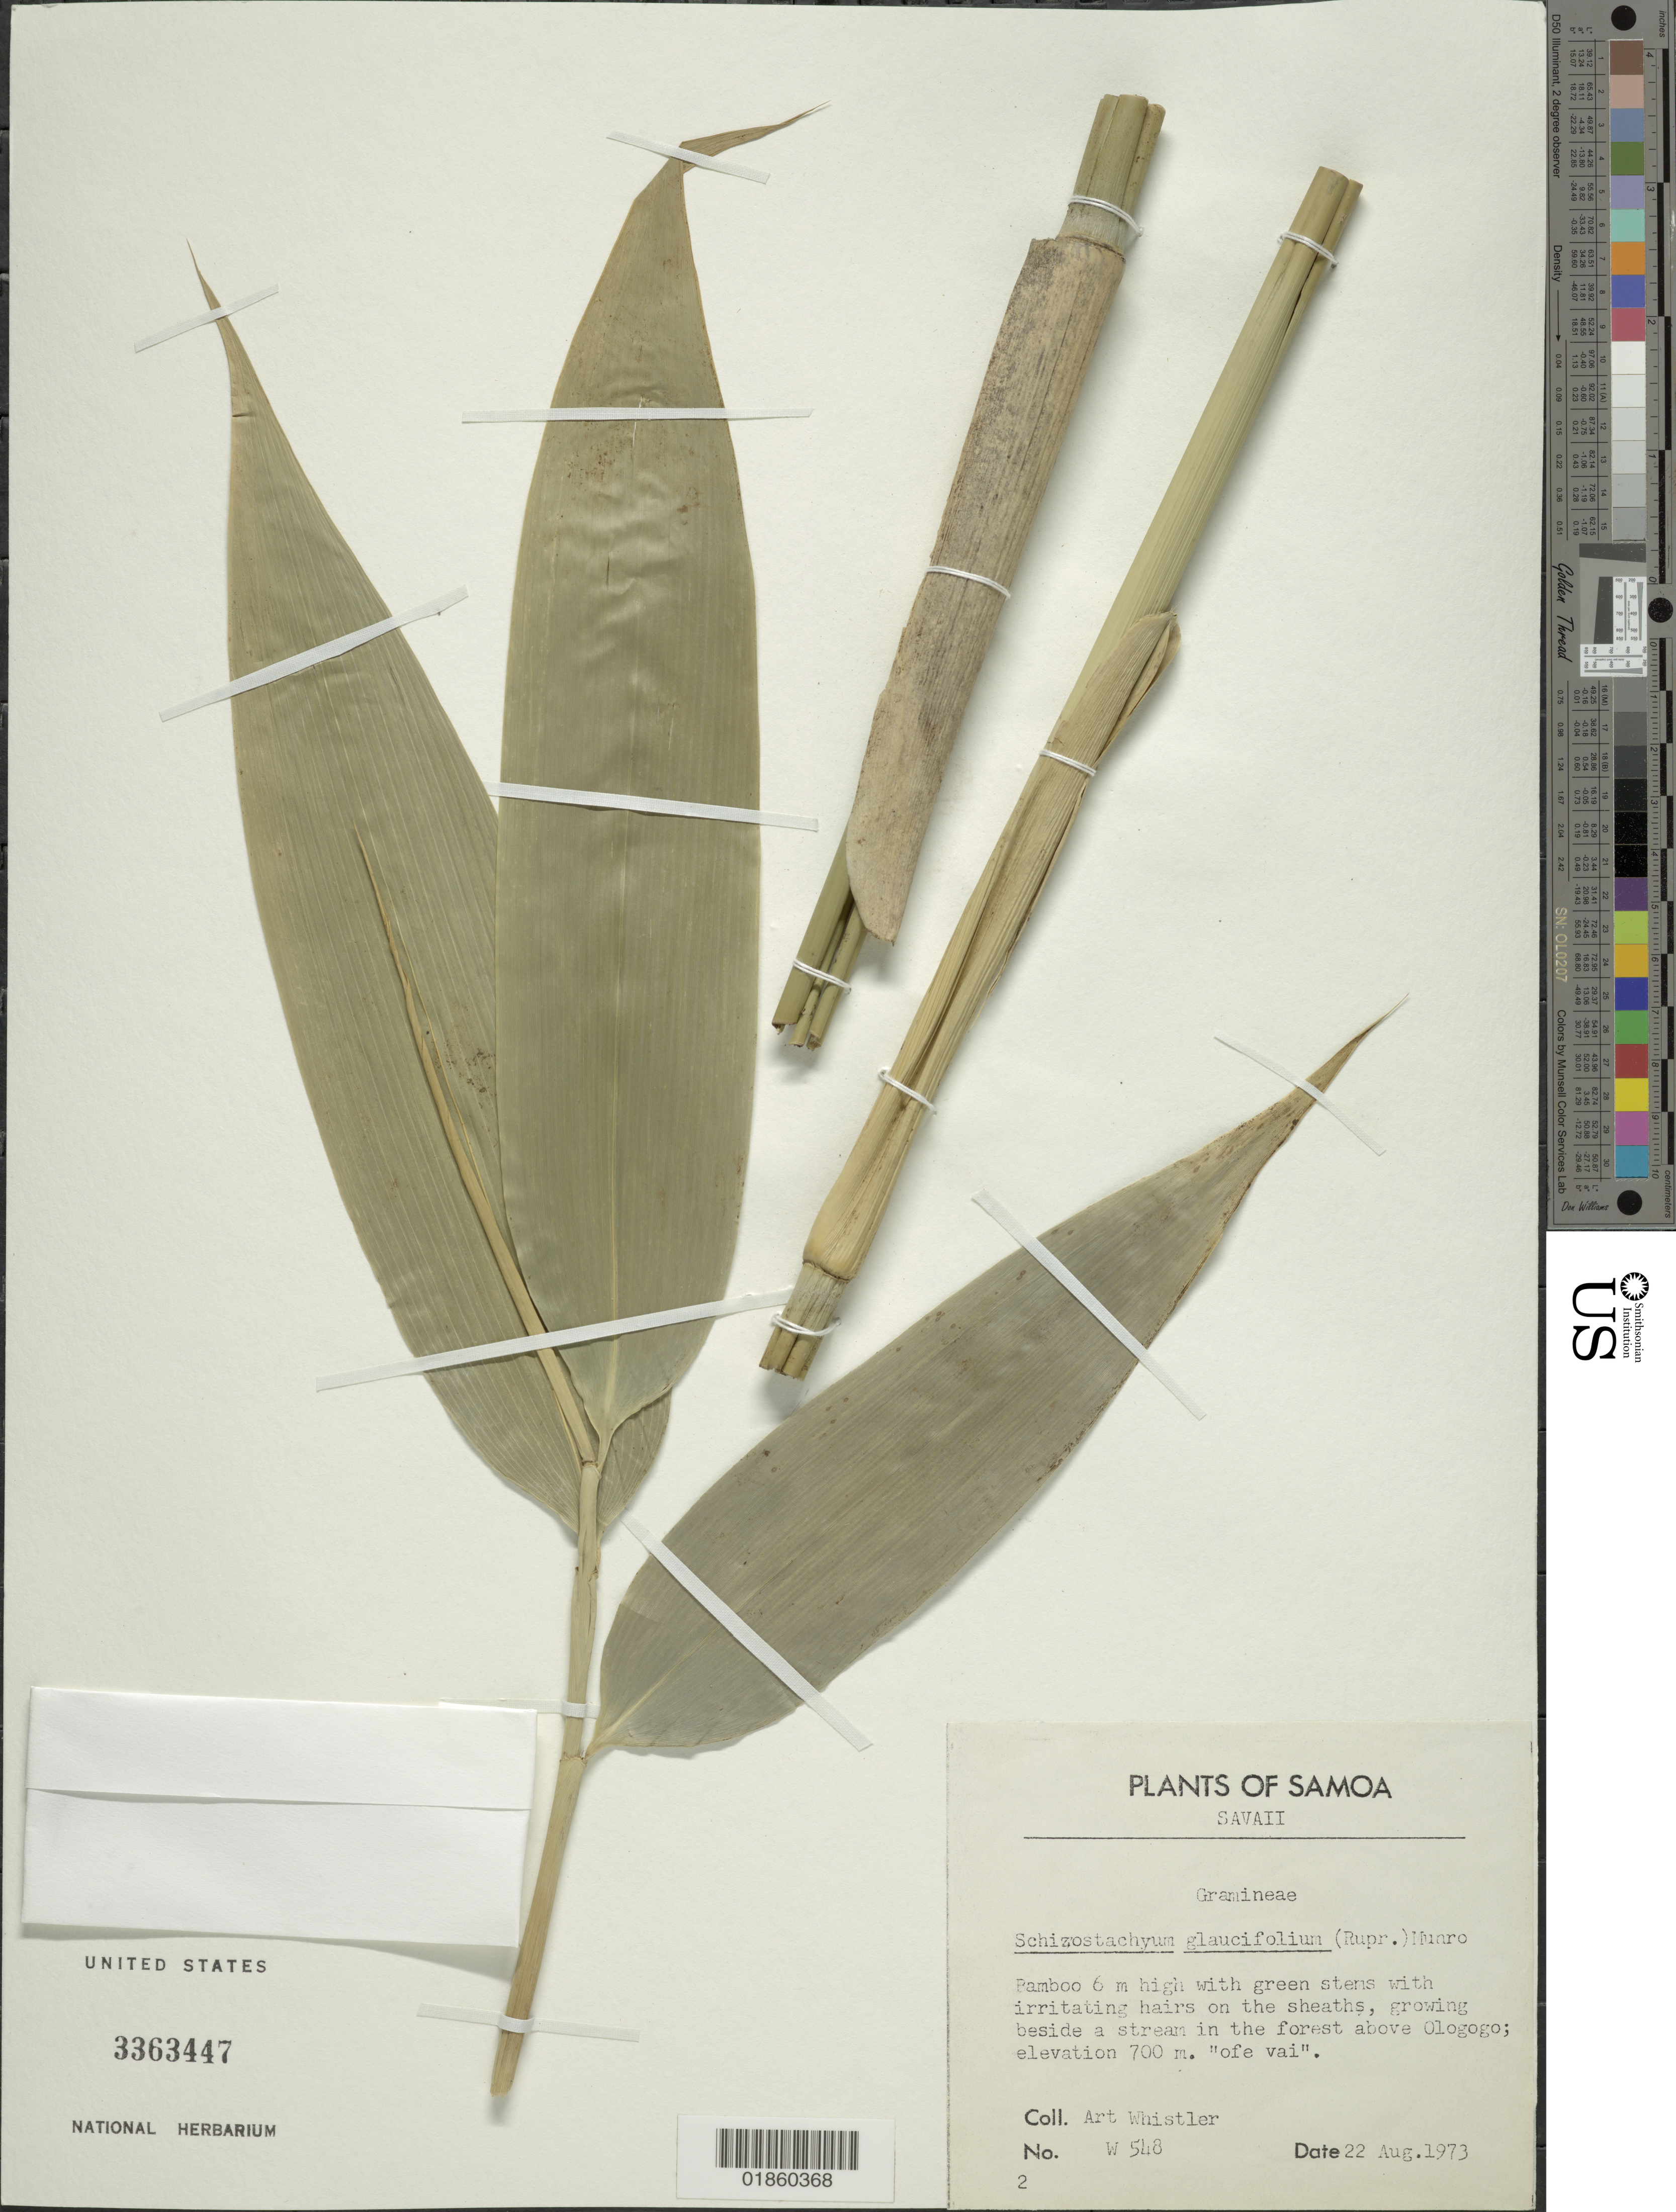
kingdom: Plantae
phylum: Tracheophyta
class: Liliopsida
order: Poales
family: Poaceae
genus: Schizostachyum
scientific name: Schizostachyum glaucifolium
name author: (Rupr.) Munro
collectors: A. Whistler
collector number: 548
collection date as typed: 22 Aug 1973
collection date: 1973-08-22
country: Samoa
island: Savai'i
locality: above Ologogo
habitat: Stream in forest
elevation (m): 700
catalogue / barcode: US 3363447